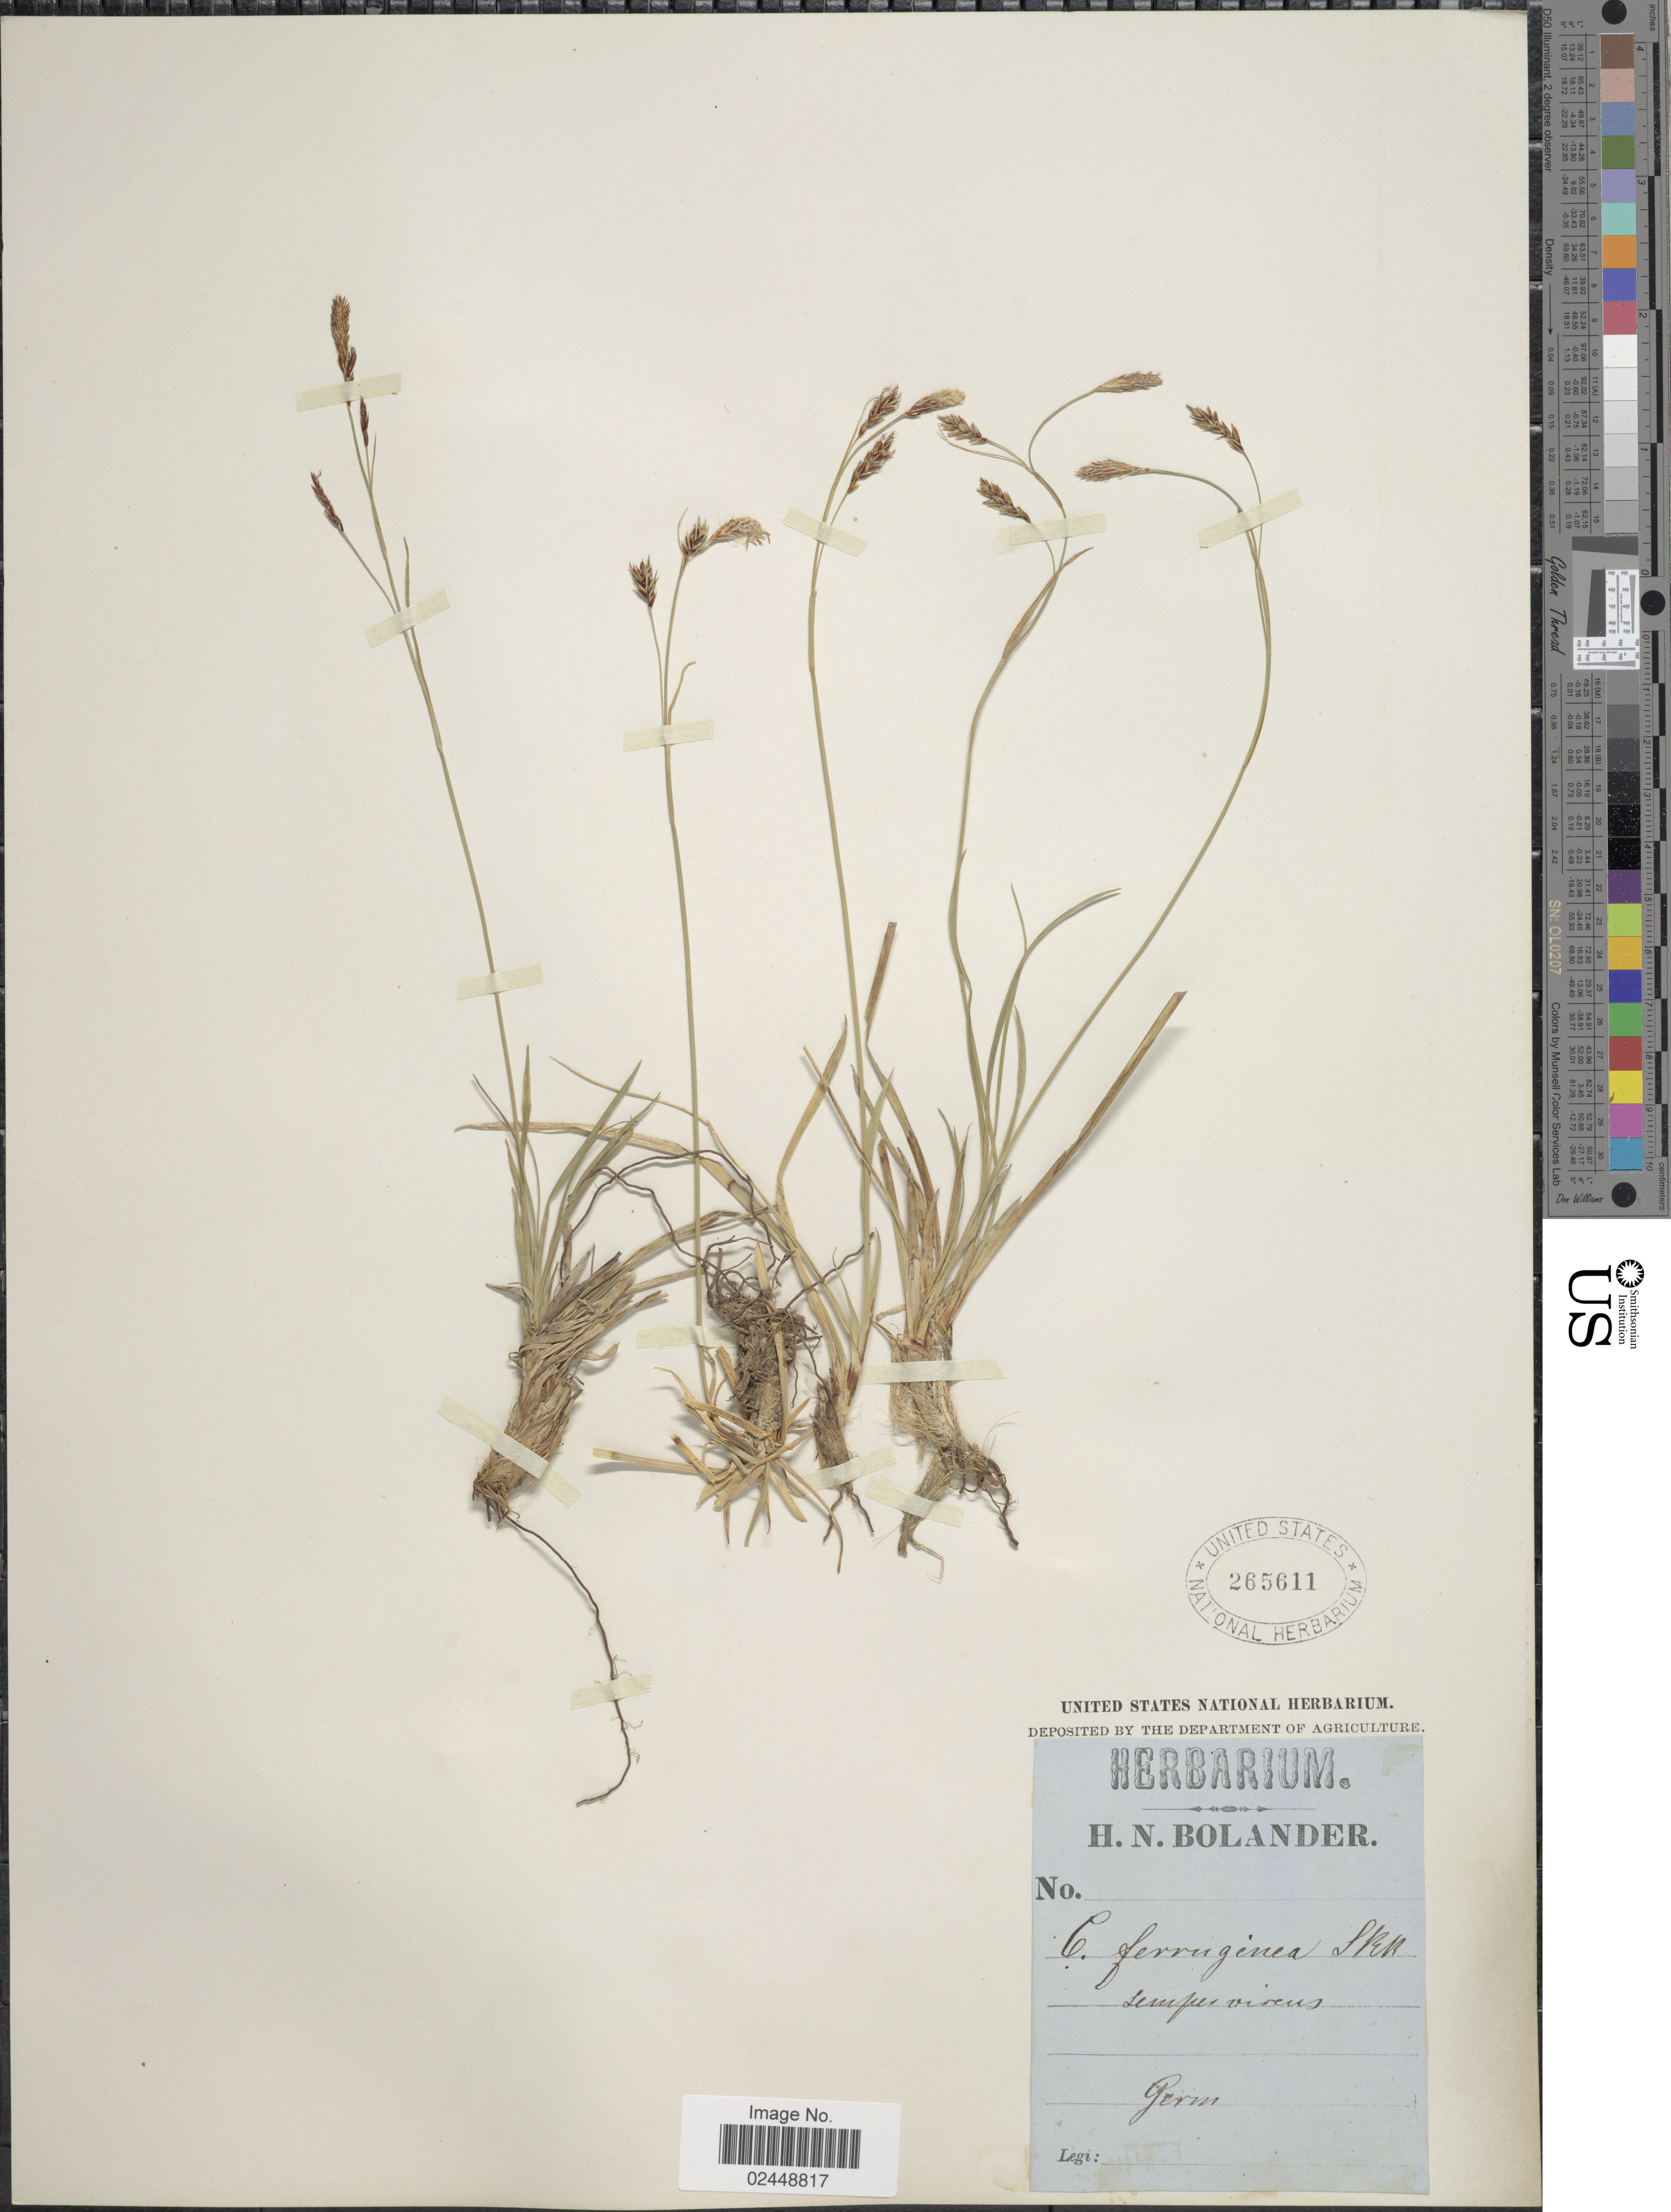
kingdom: Plantae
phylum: Tracheophyta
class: Liliopsida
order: Poales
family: Cyperaceae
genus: Carex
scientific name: Carex ferruginea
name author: Scop.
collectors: H. N. Bolander (herbarium)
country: Germany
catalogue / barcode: US 265611